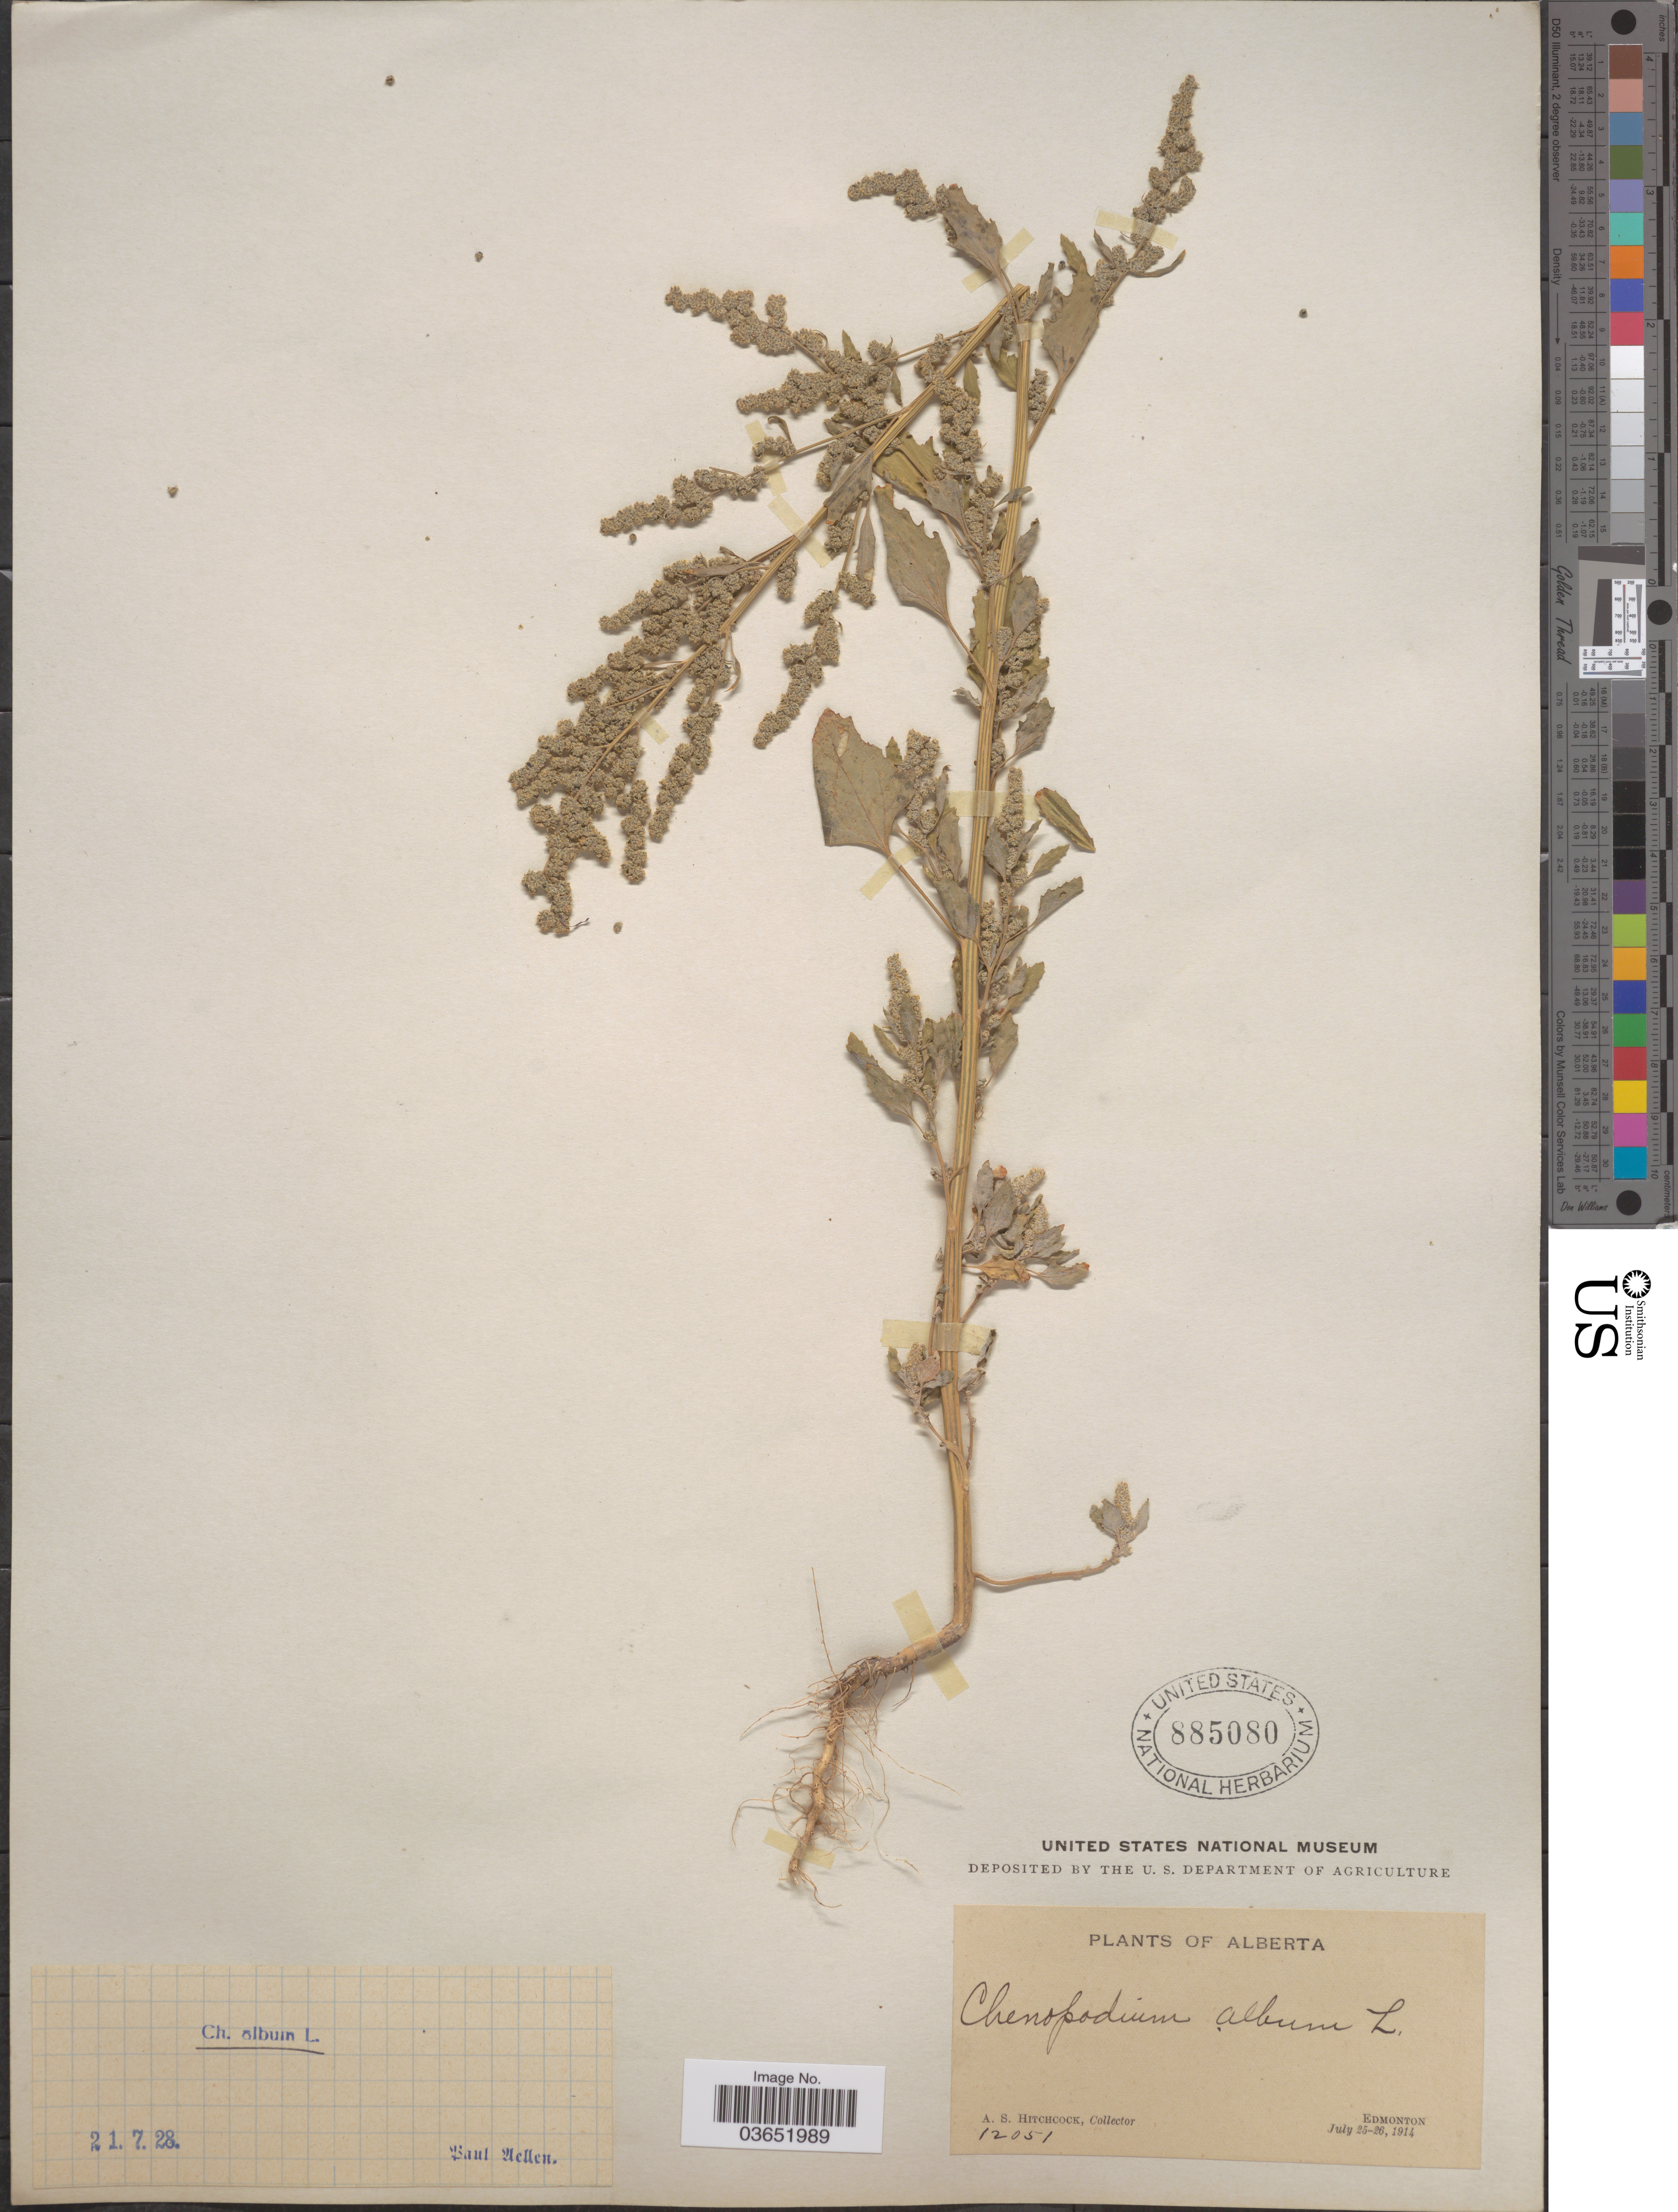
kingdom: Plantae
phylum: Tracheophyta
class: Magnoliopsida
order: Caryophyllales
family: Amaranthaceae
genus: Chenopodium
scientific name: Chenopodium album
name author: L.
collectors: A. S. Hitchcock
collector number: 12051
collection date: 1914-07-25/1914-07-26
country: Canada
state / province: Alberta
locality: Edmonton.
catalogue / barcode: US 885080